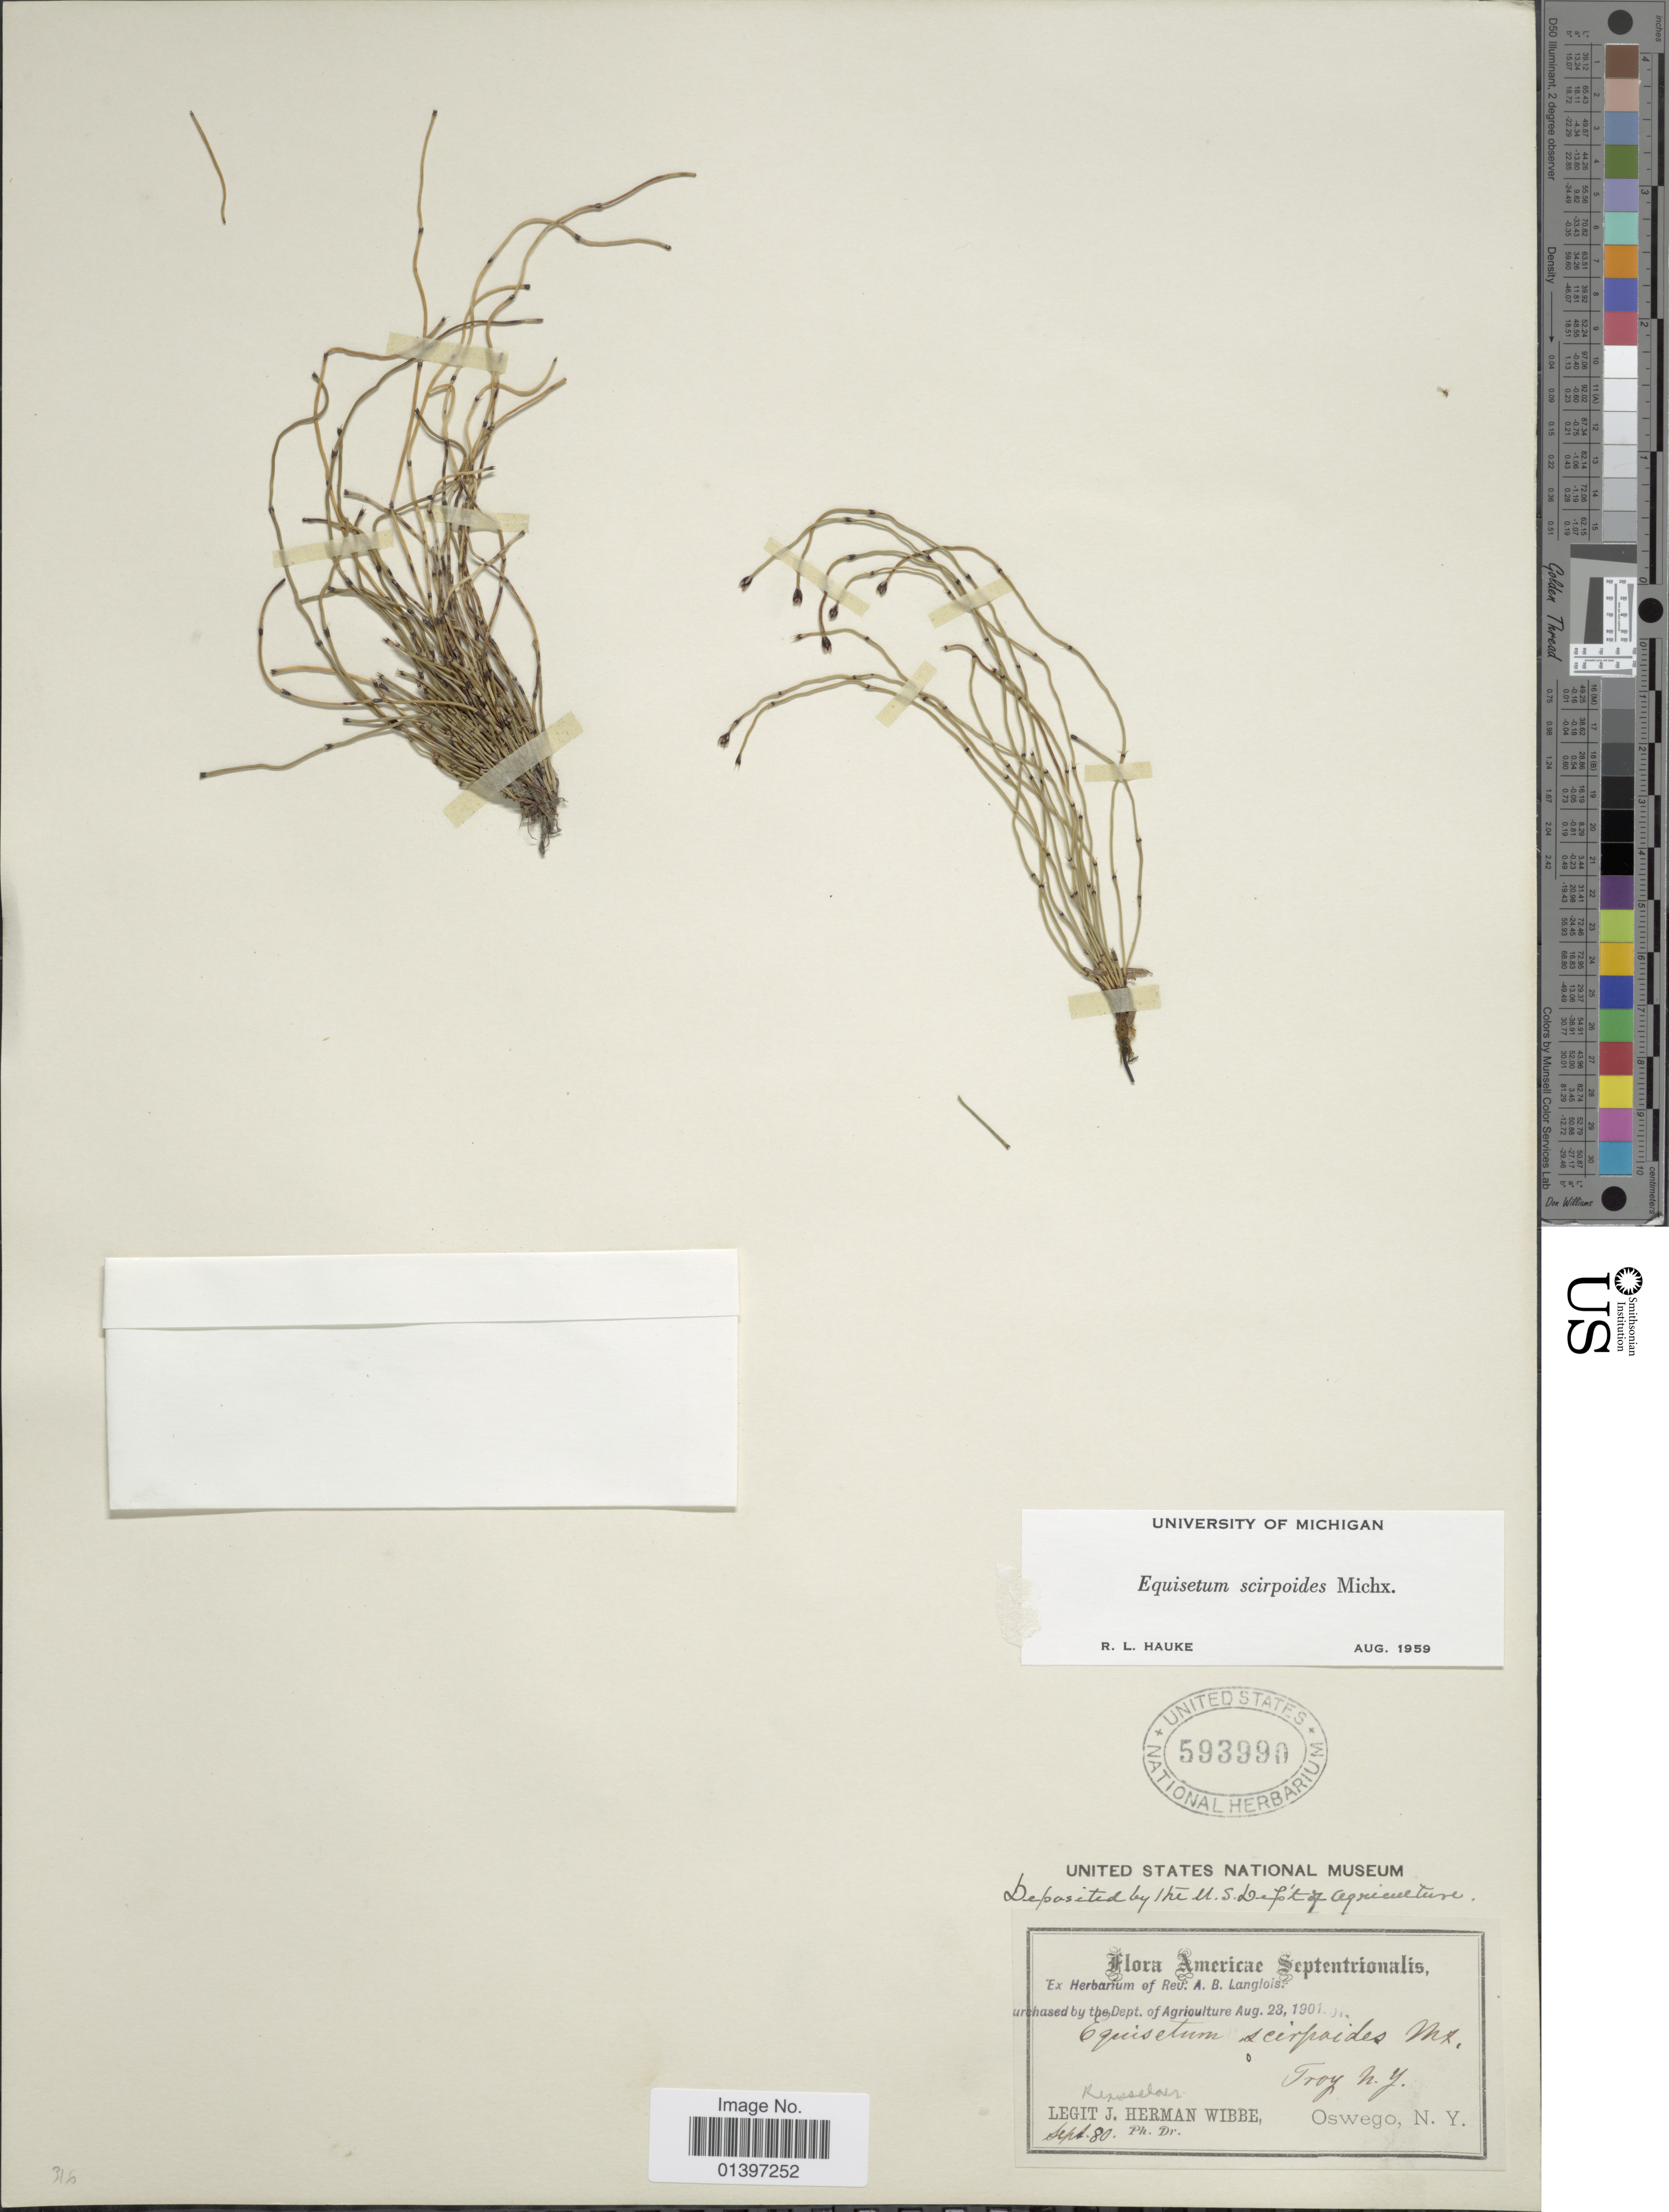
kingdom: Plantae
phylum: Tracheophyta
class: Polypodiopsida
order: Equisetales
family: Equisetaceae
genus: Equisetum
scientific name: Equisetum scirpoides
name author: Michx.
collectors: J. Wibbe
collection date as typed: Transcribed d/m/y: /9/80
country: United States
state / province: New York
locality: Troy N.Y, Rensselaer.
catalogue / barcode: US 593990